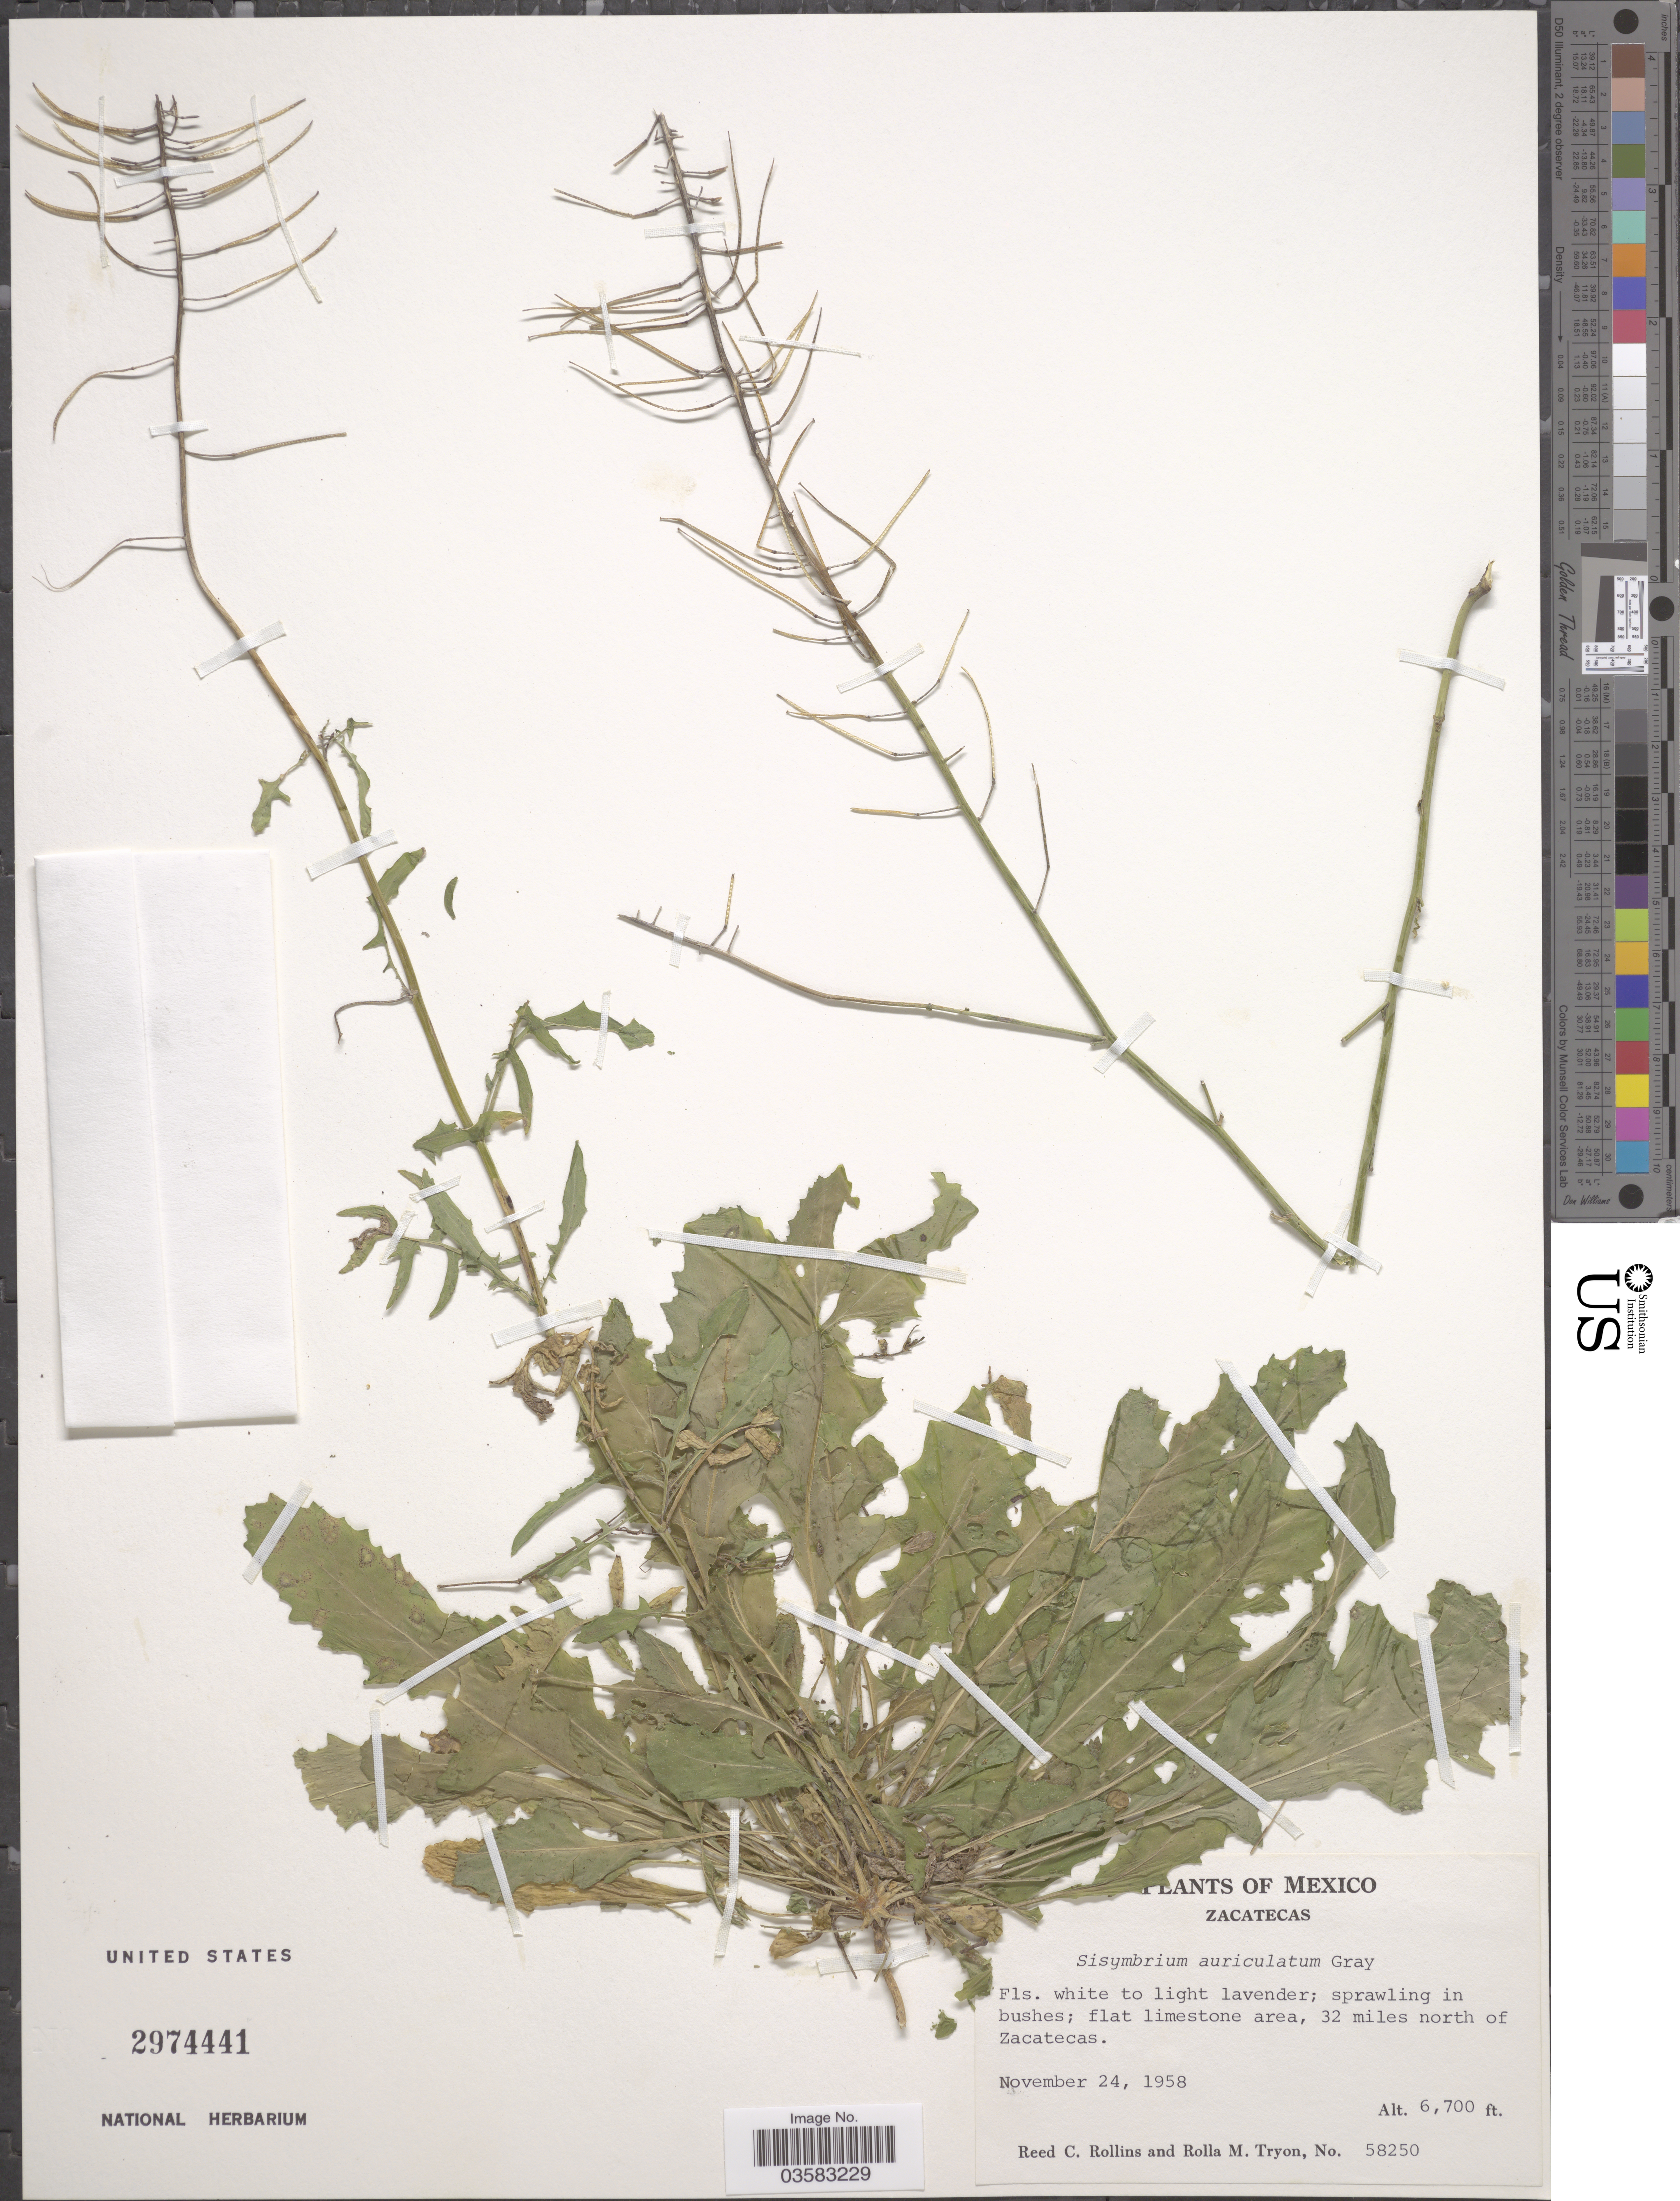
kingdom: Plantae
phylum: Tracheophyta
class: Magnoliopsida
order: Brassicales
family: Brassicaceae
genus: Sisymbrium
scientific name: Sisymbrium auriculatum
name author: A. Gray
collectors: R. C. Rollins & R. M. Tryon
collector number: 58250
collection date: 1958-11-24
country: Mexico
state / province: Zacatecas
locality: Flat limestone area, 32 miles north of Zacatecas.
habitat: sprawling in bushes, flat limestone area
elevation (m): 2042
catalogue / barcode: US 2974441